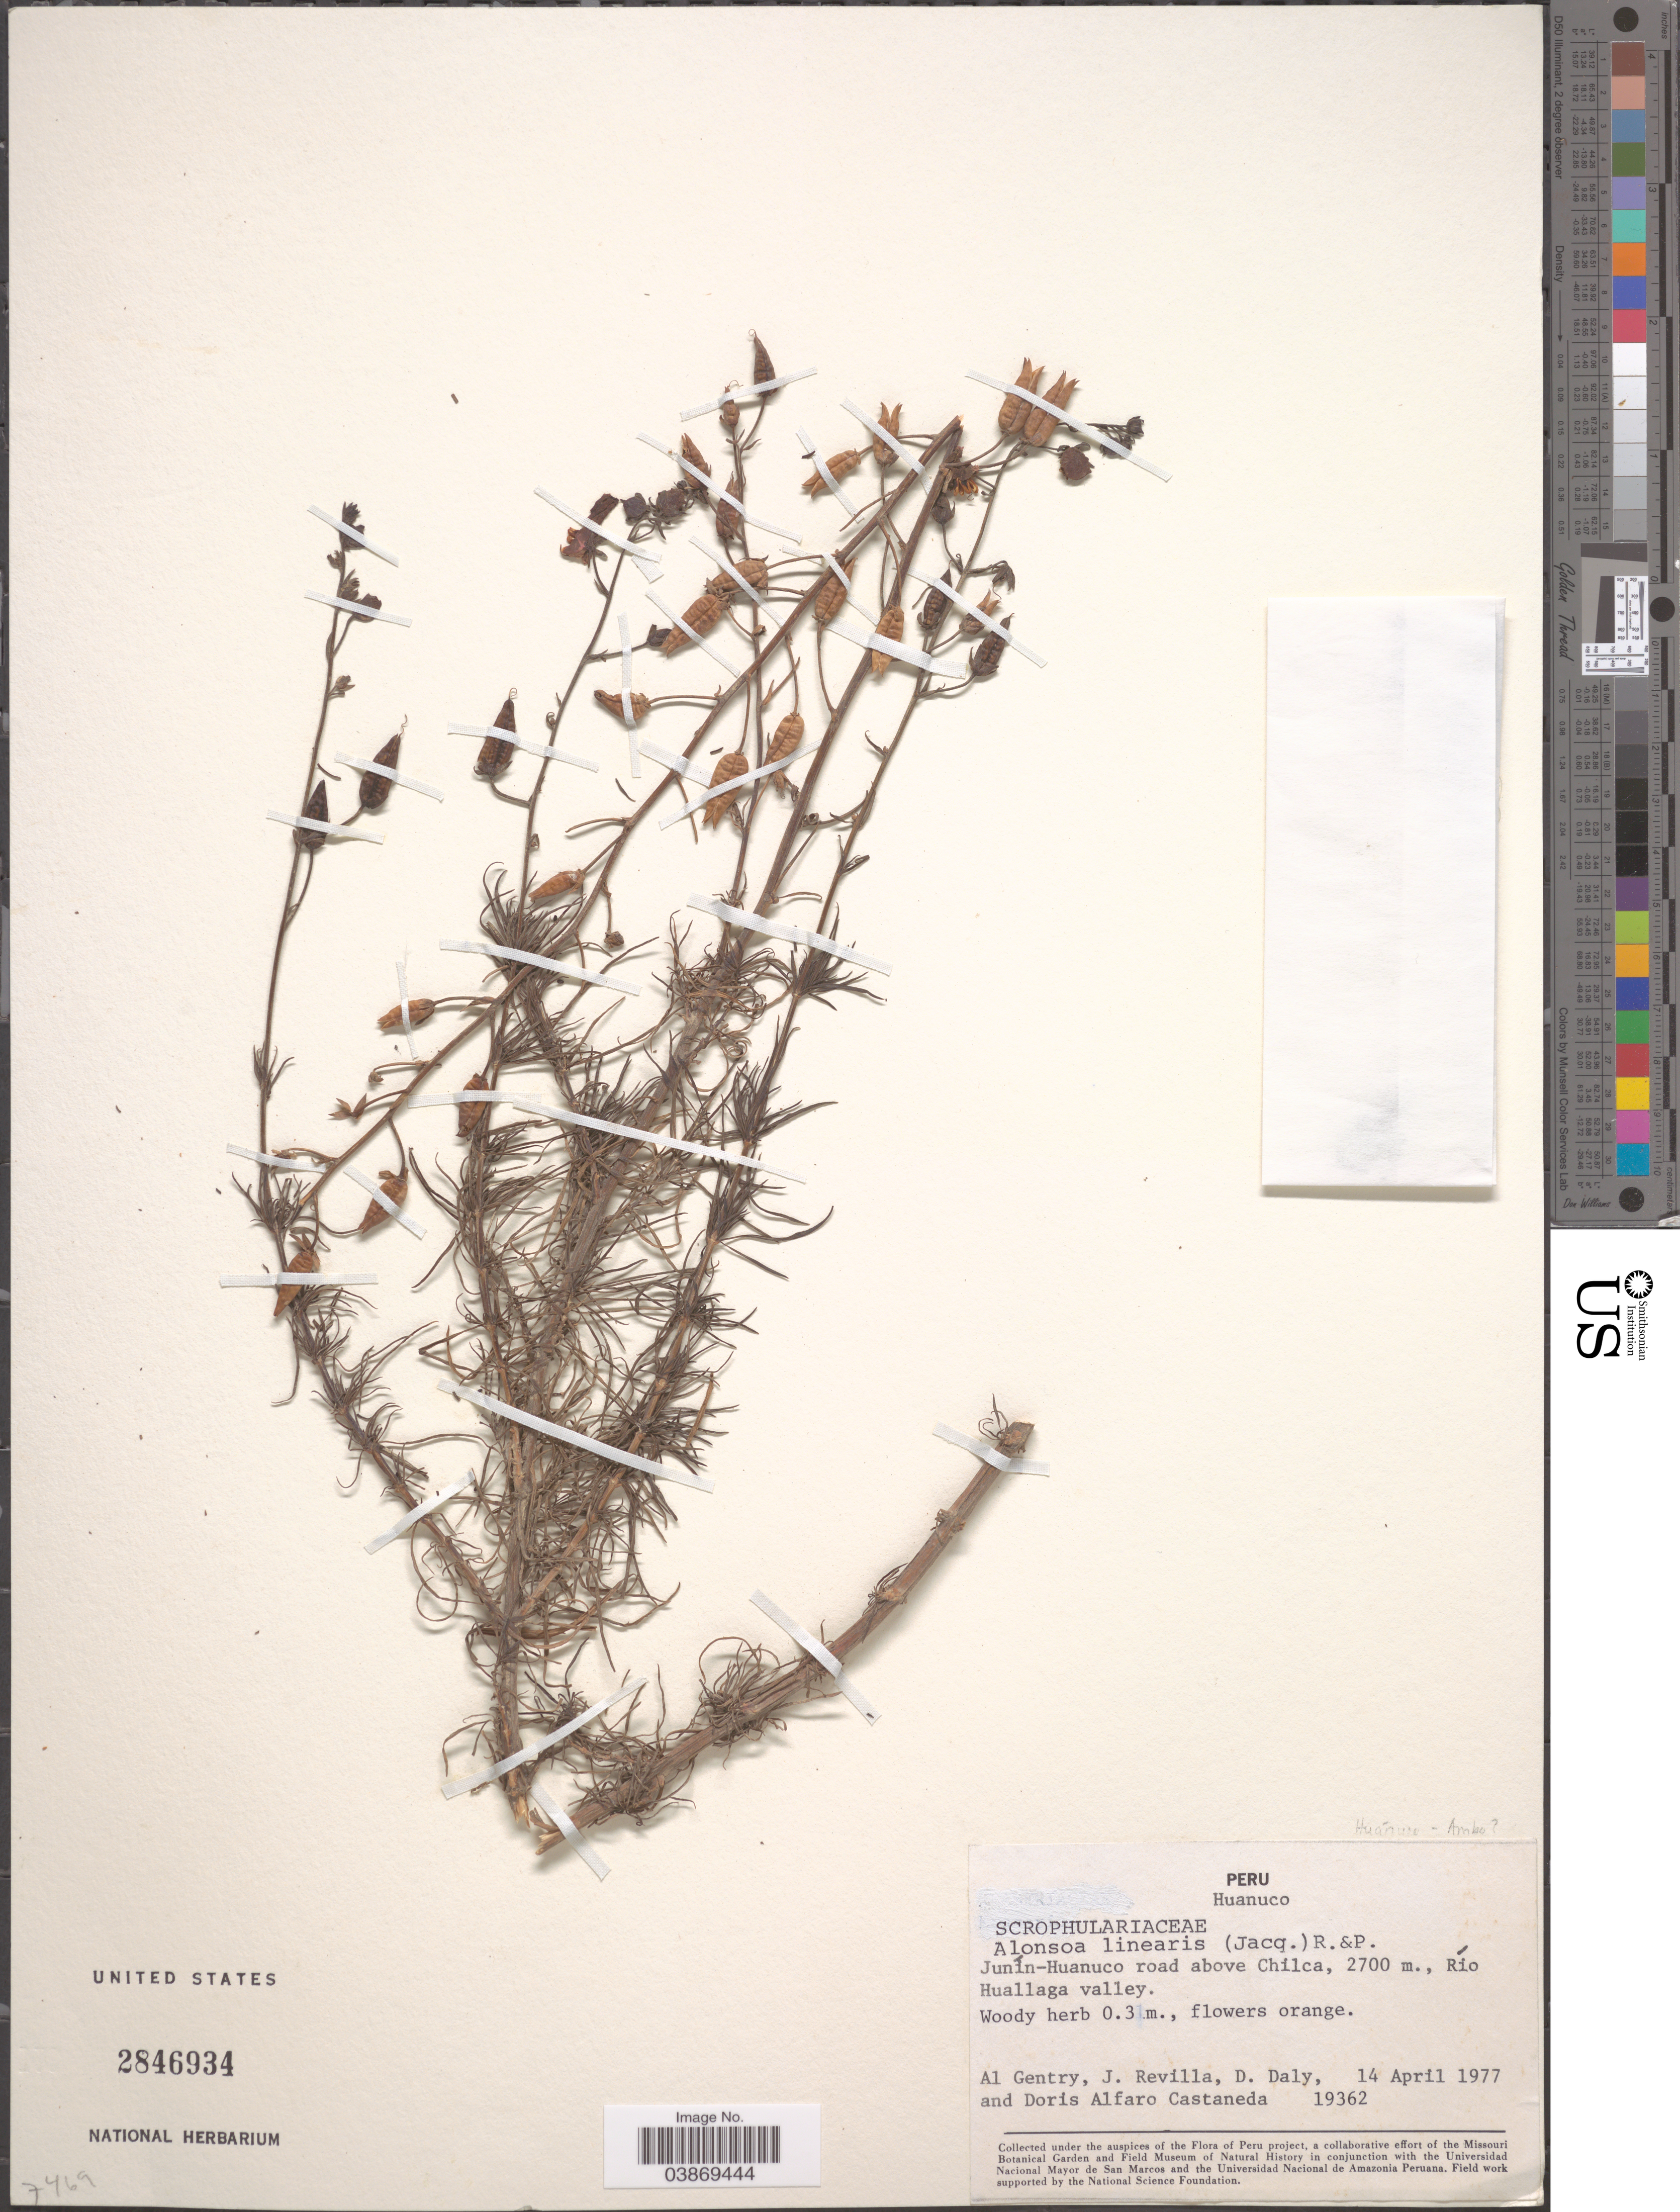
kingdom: Plantae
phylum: Tracheophyta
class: Magnoliopsida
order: Lamiales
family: Scrophulariaceae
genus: Alonsoa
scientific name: Alonsoa linearis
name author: (Jacq.) Ruiz & Pav.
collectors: A. H. Gentry, J. Revilla, D. C. Daly & D. Castaneda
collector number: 19362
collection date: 1977-04-14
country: Peru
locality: Junín-Huanuco road above Chilca, Río Huallaga valley.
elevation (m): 2700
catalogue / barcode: US 2846934